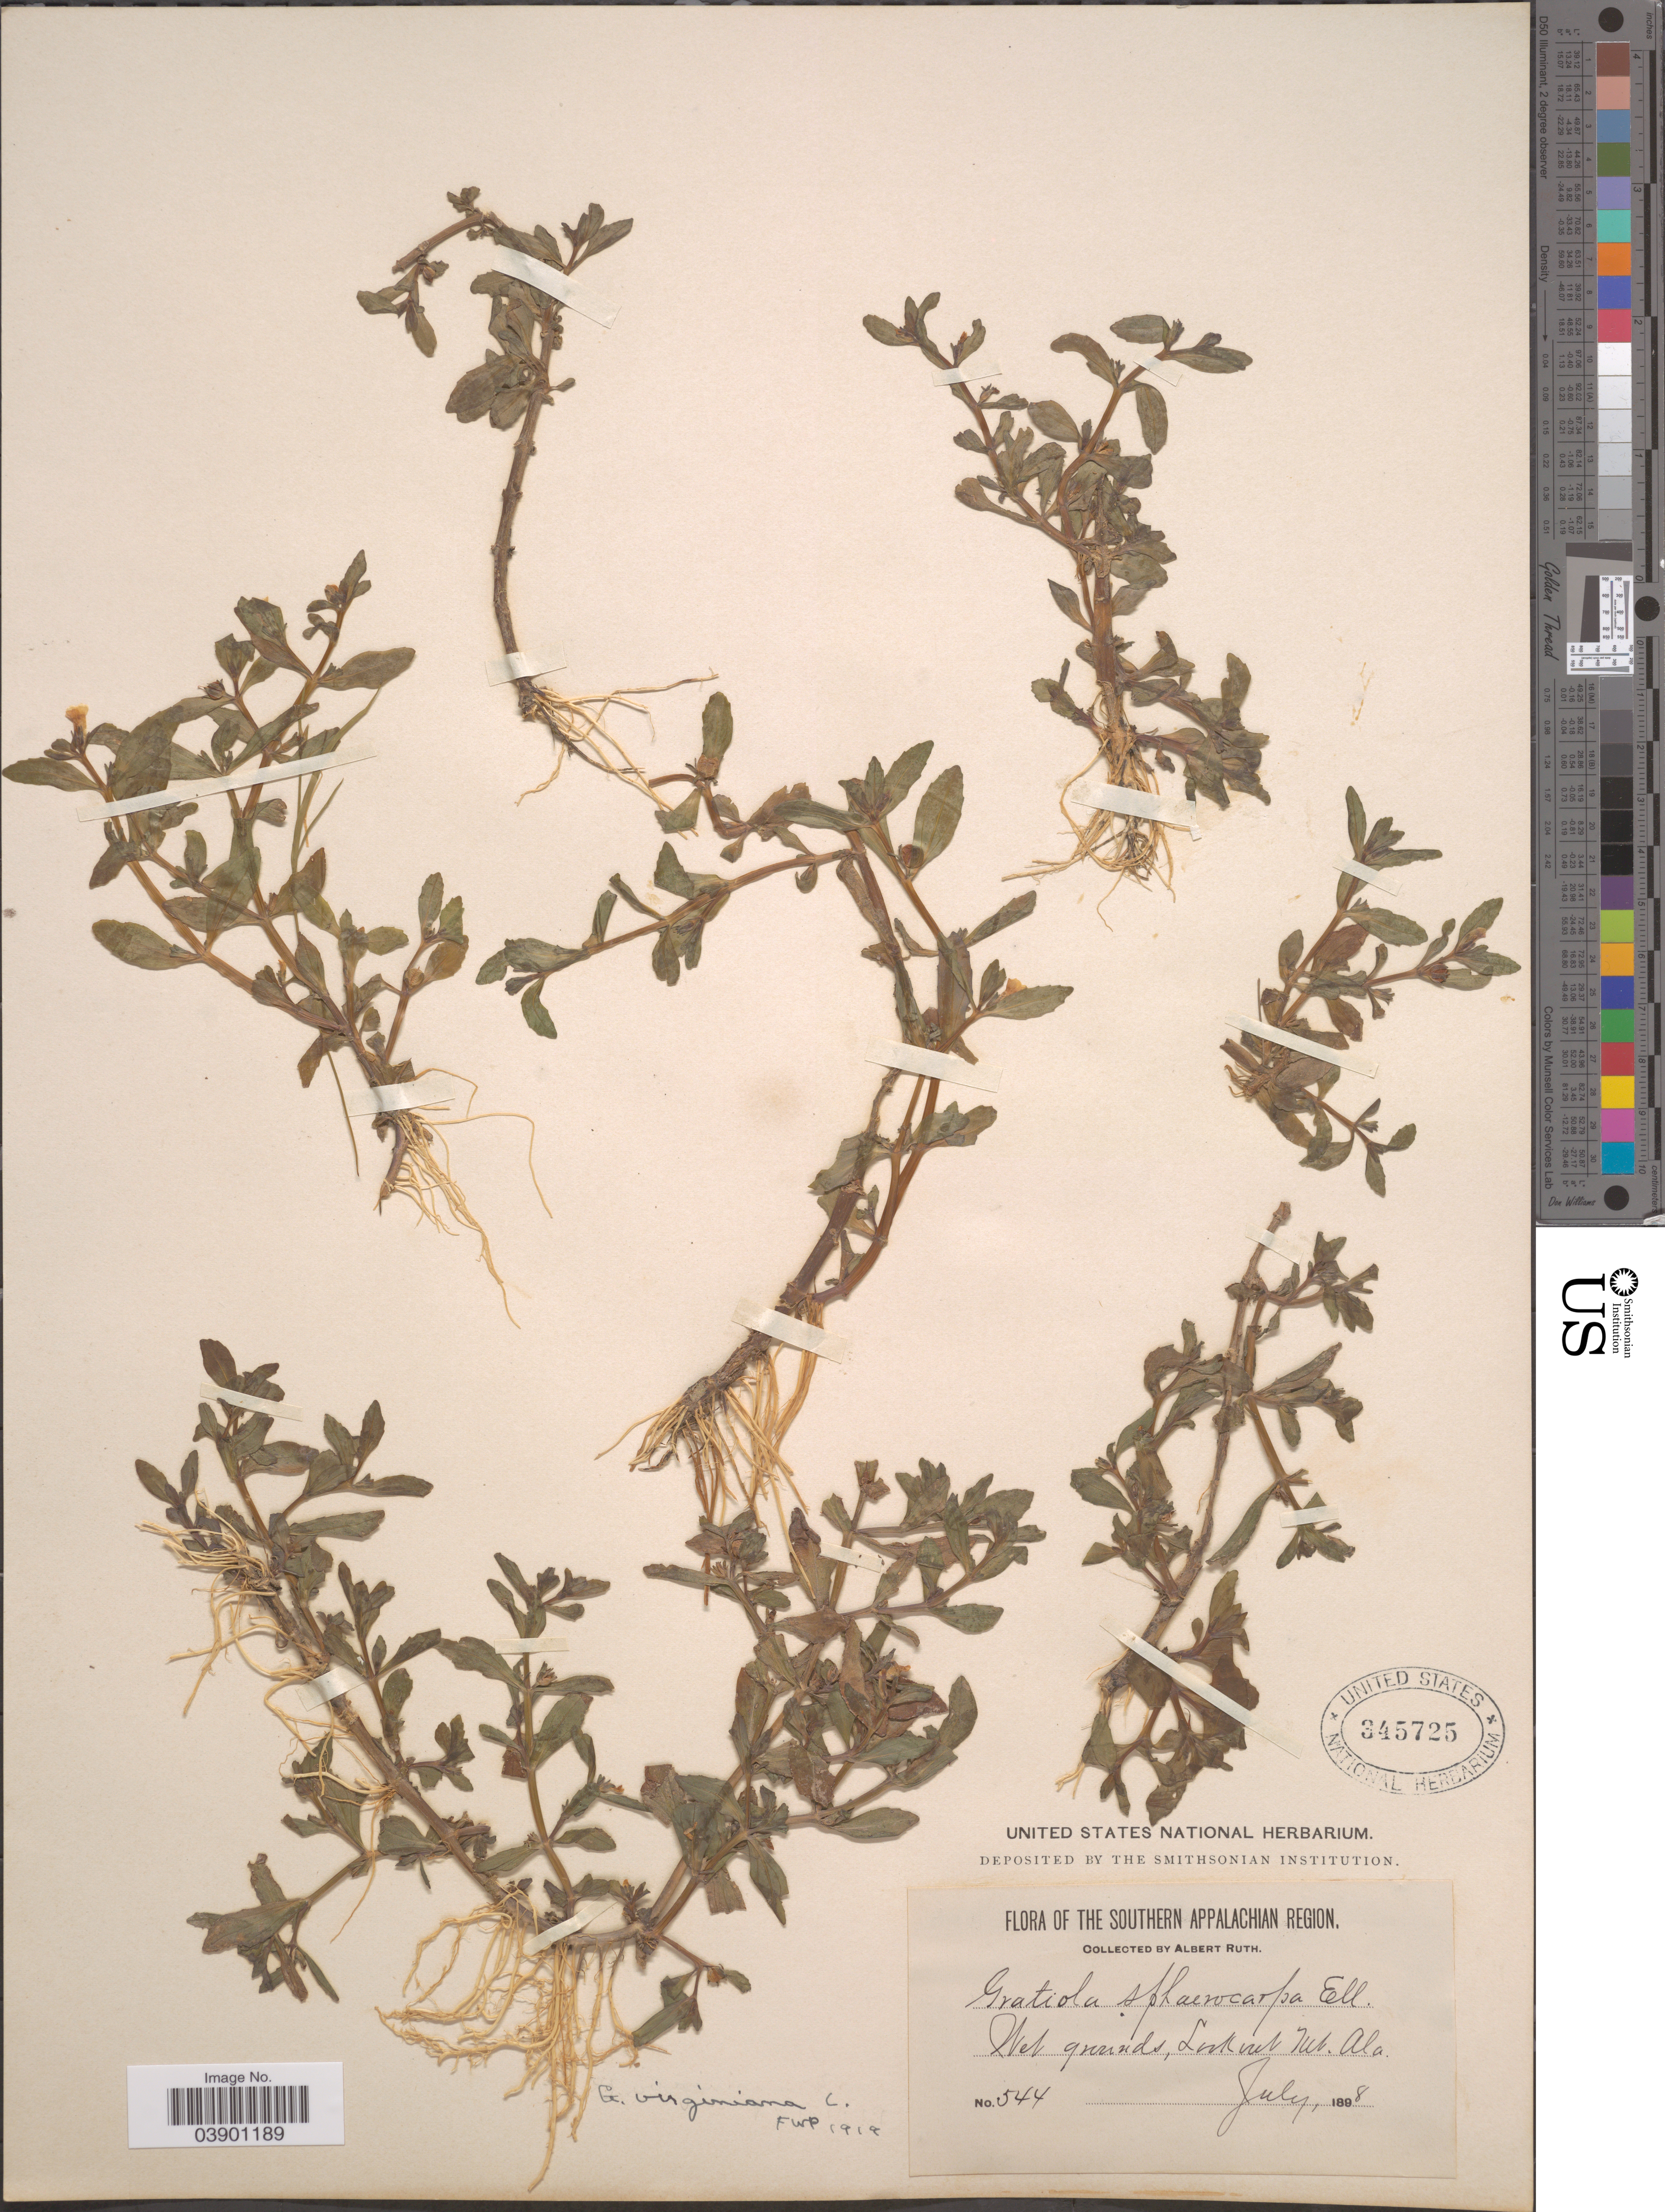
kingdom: Plantae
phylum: Tracheophyta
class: Magnoliopsida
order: Lamiales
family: Plantaginaceae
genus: Gratiola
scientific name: Gratiola virginiana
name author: L.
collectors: A. Ruth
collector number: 544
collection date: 1898-07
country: United States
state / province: Alabama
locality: The Southern Appalachian Region. Look out Mt.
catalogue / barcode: US 345725